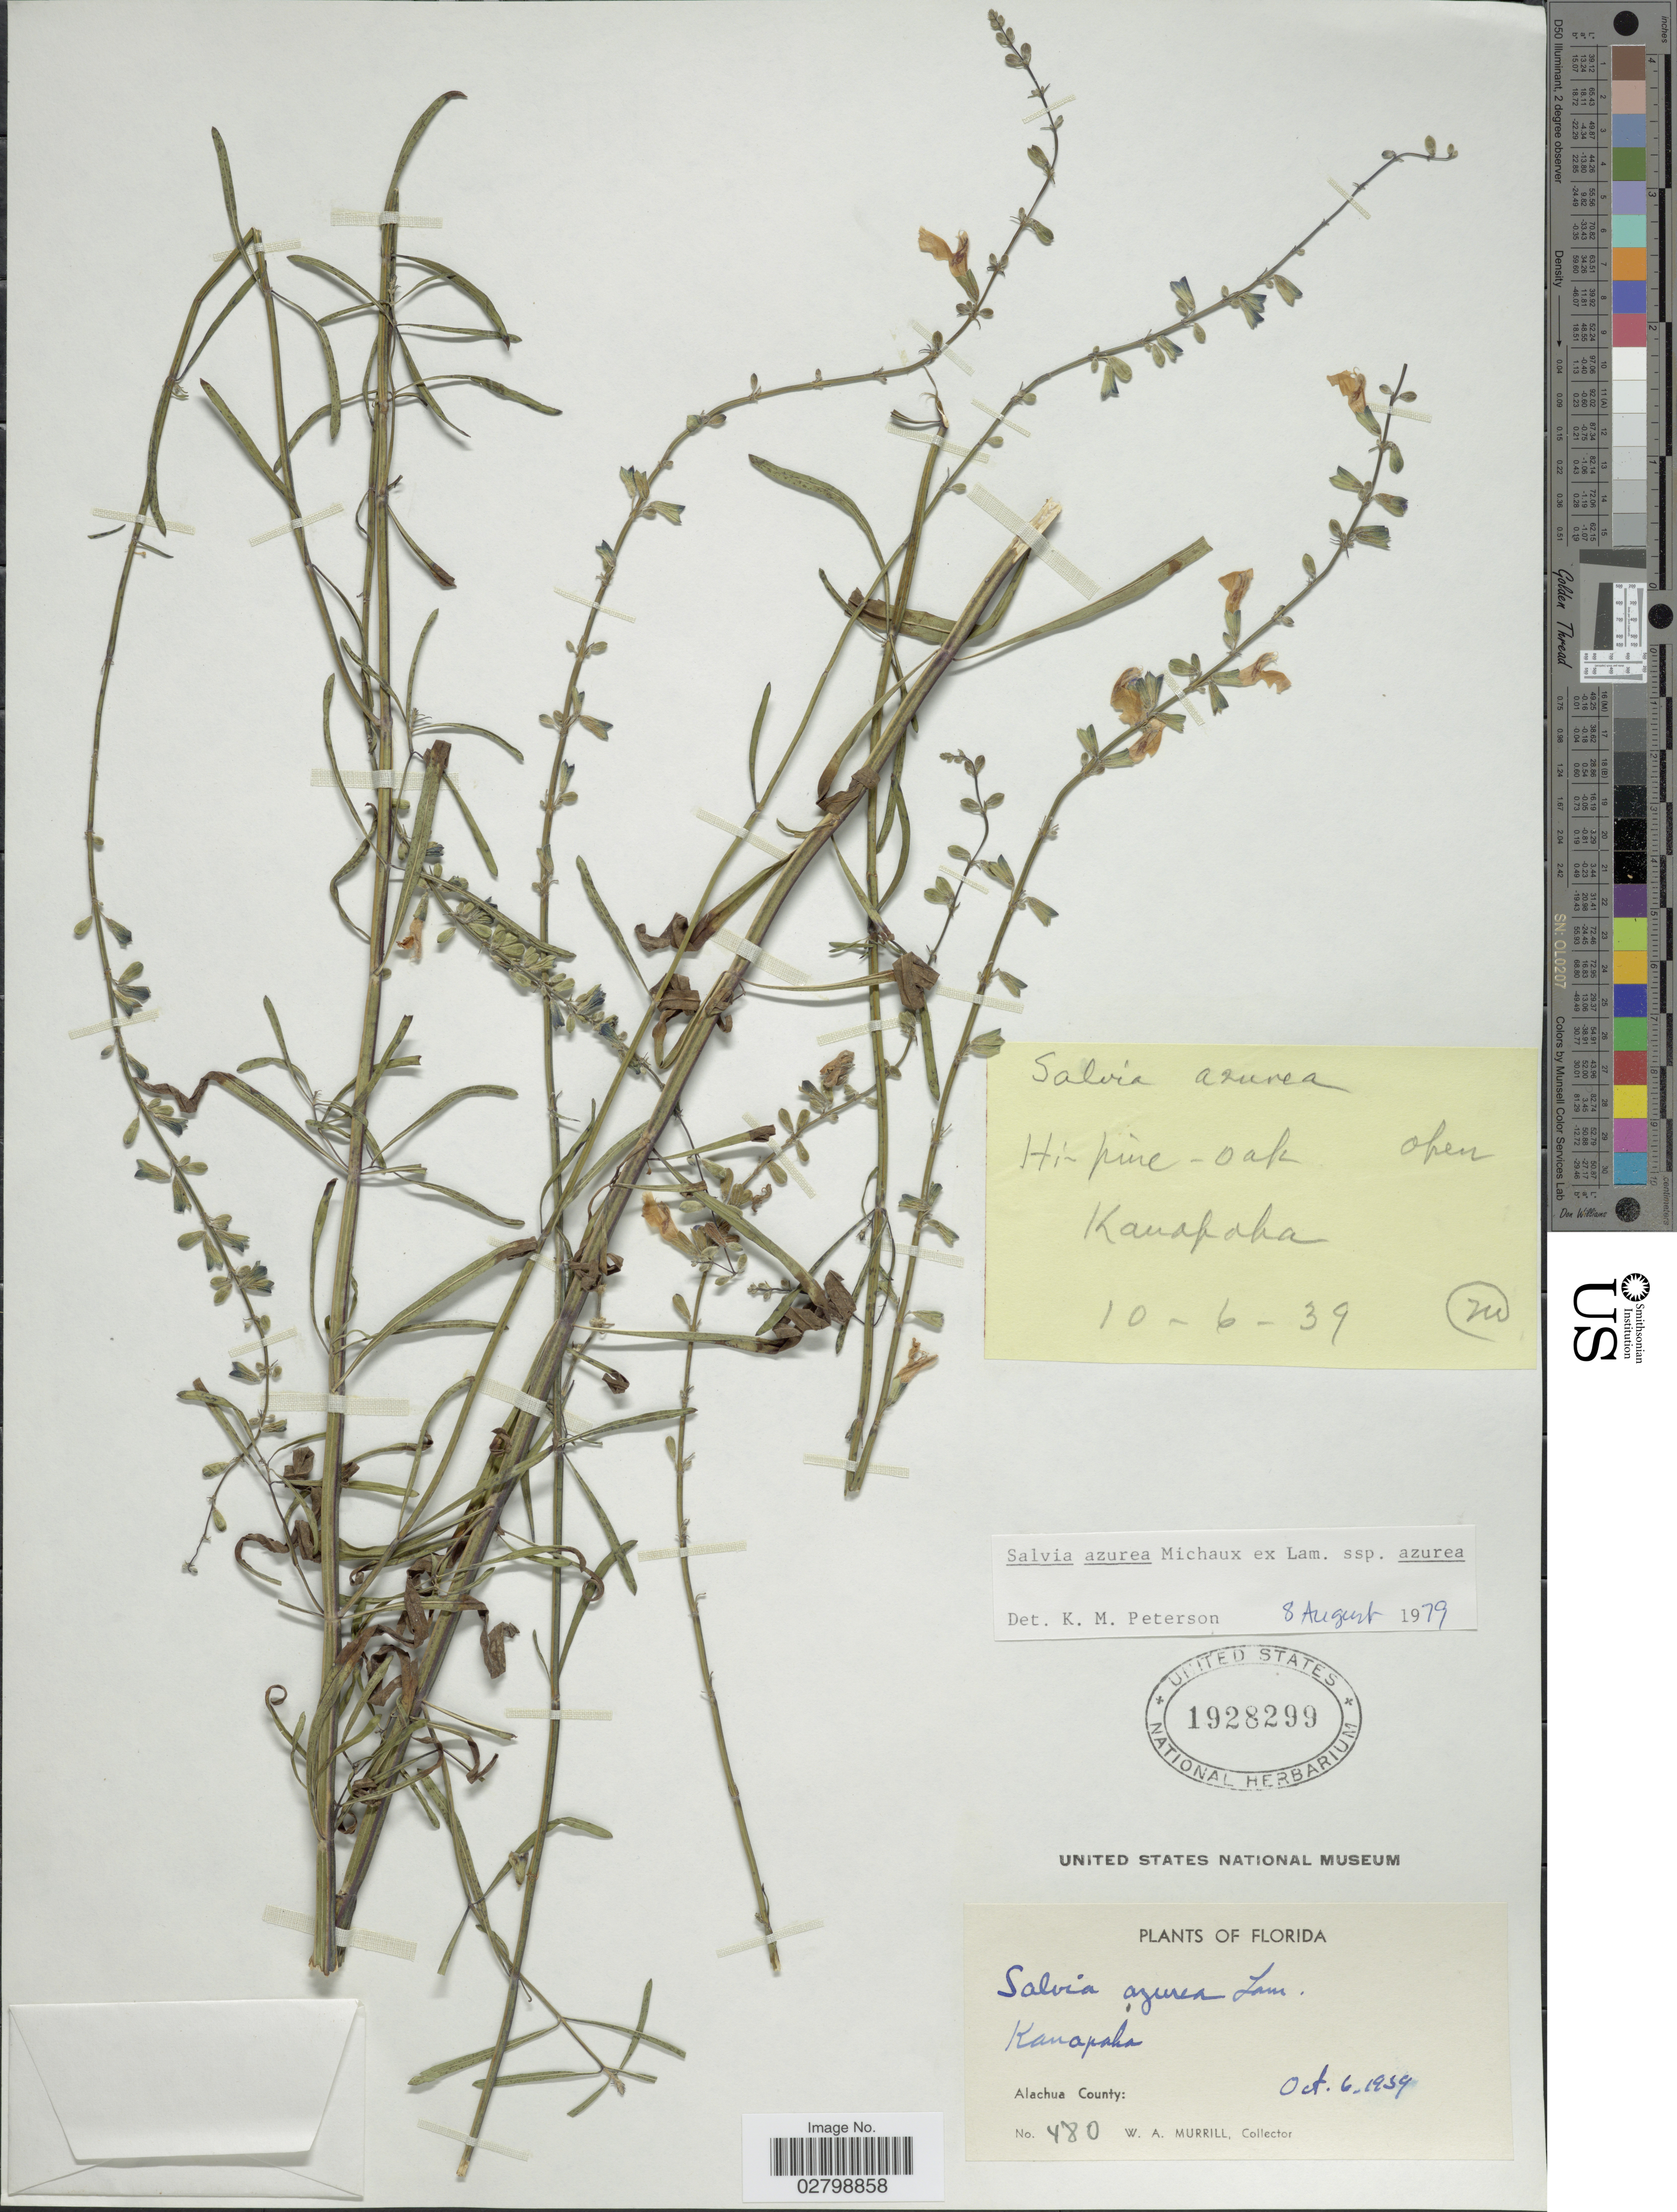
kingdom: Plantae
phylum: Tracheophyta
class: Magnoliopsida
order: Lamiales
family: Lamiaceae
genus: Salvia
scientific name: Salvia azurea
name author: Michx. ex Vahl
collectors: W. A. Murrill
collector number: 480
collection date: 1939-10-06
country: United States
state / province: Florida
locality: Alachua County. Kanapaha.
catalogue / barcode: US 1928299